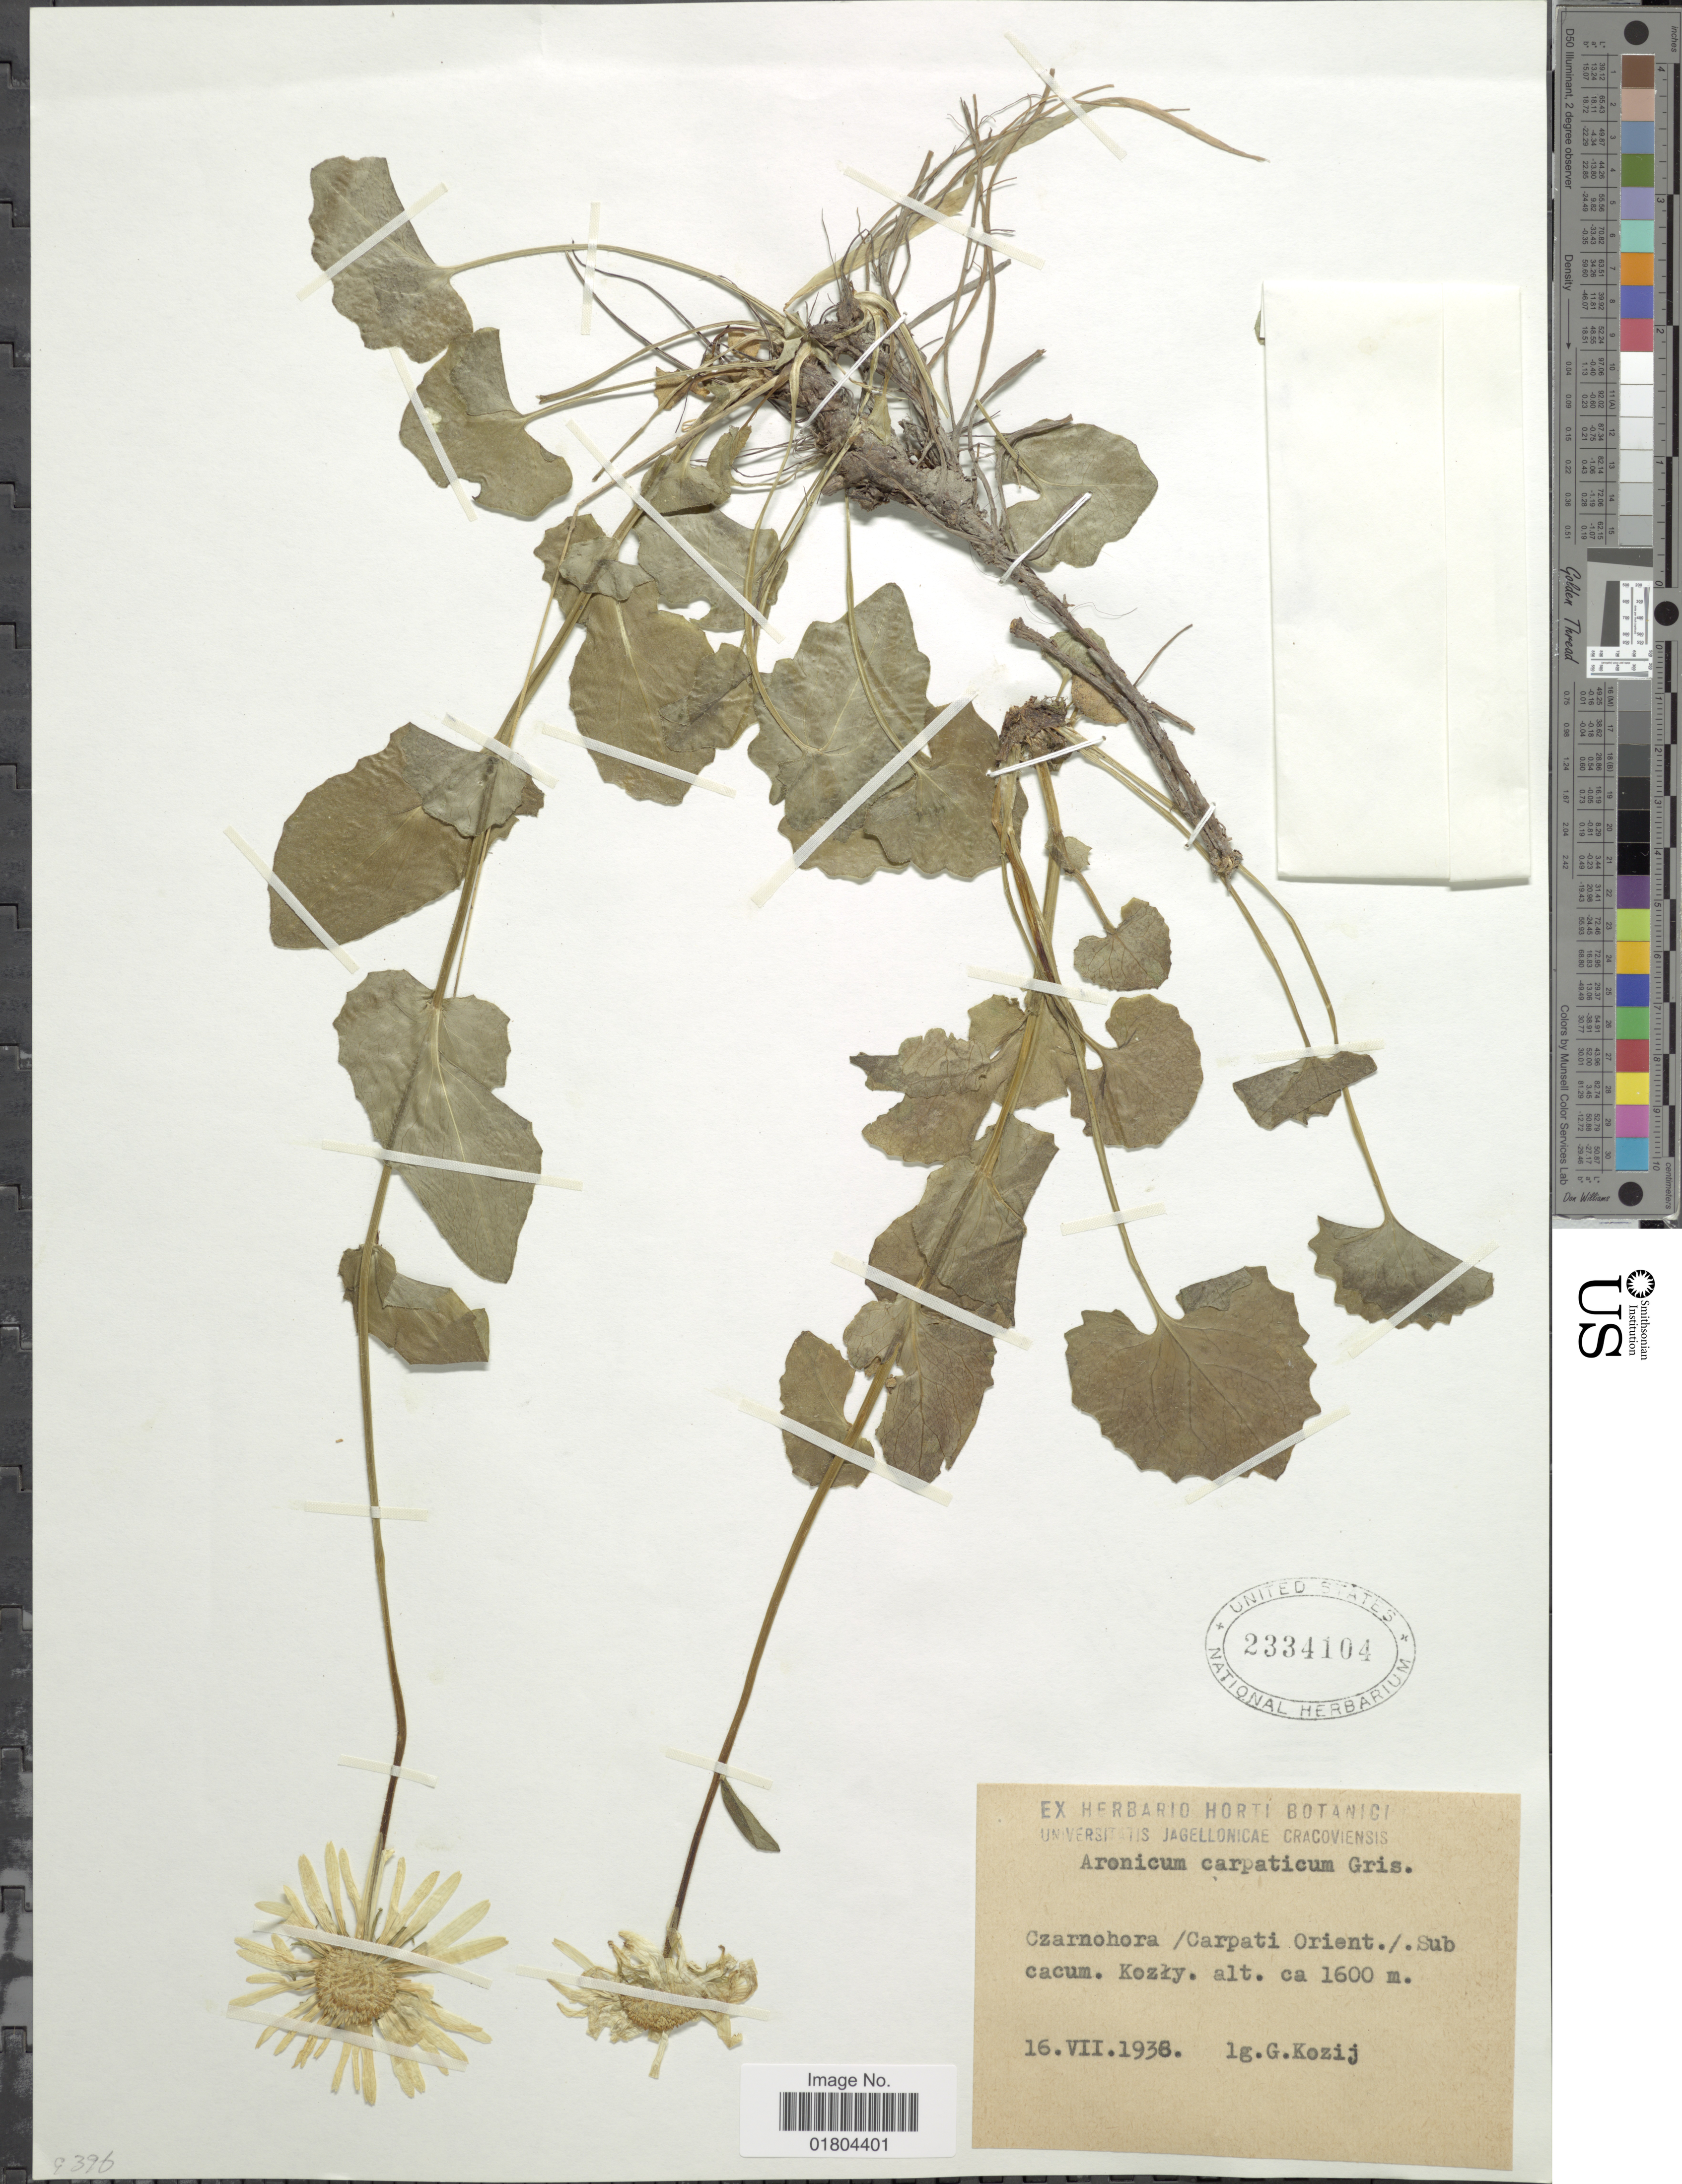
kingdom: Plantae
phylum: Tracheophyta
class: Magnoliopsida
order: Asterales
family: Asteraceae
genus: Arnica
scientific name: Arnica carpaticum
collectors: G. Kozij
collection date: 1938-07-16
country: Ukraine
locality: Czarnohoro/Carpati Orient/ Sub cacum. Kozly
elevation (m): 1600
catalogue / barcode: US 2334104